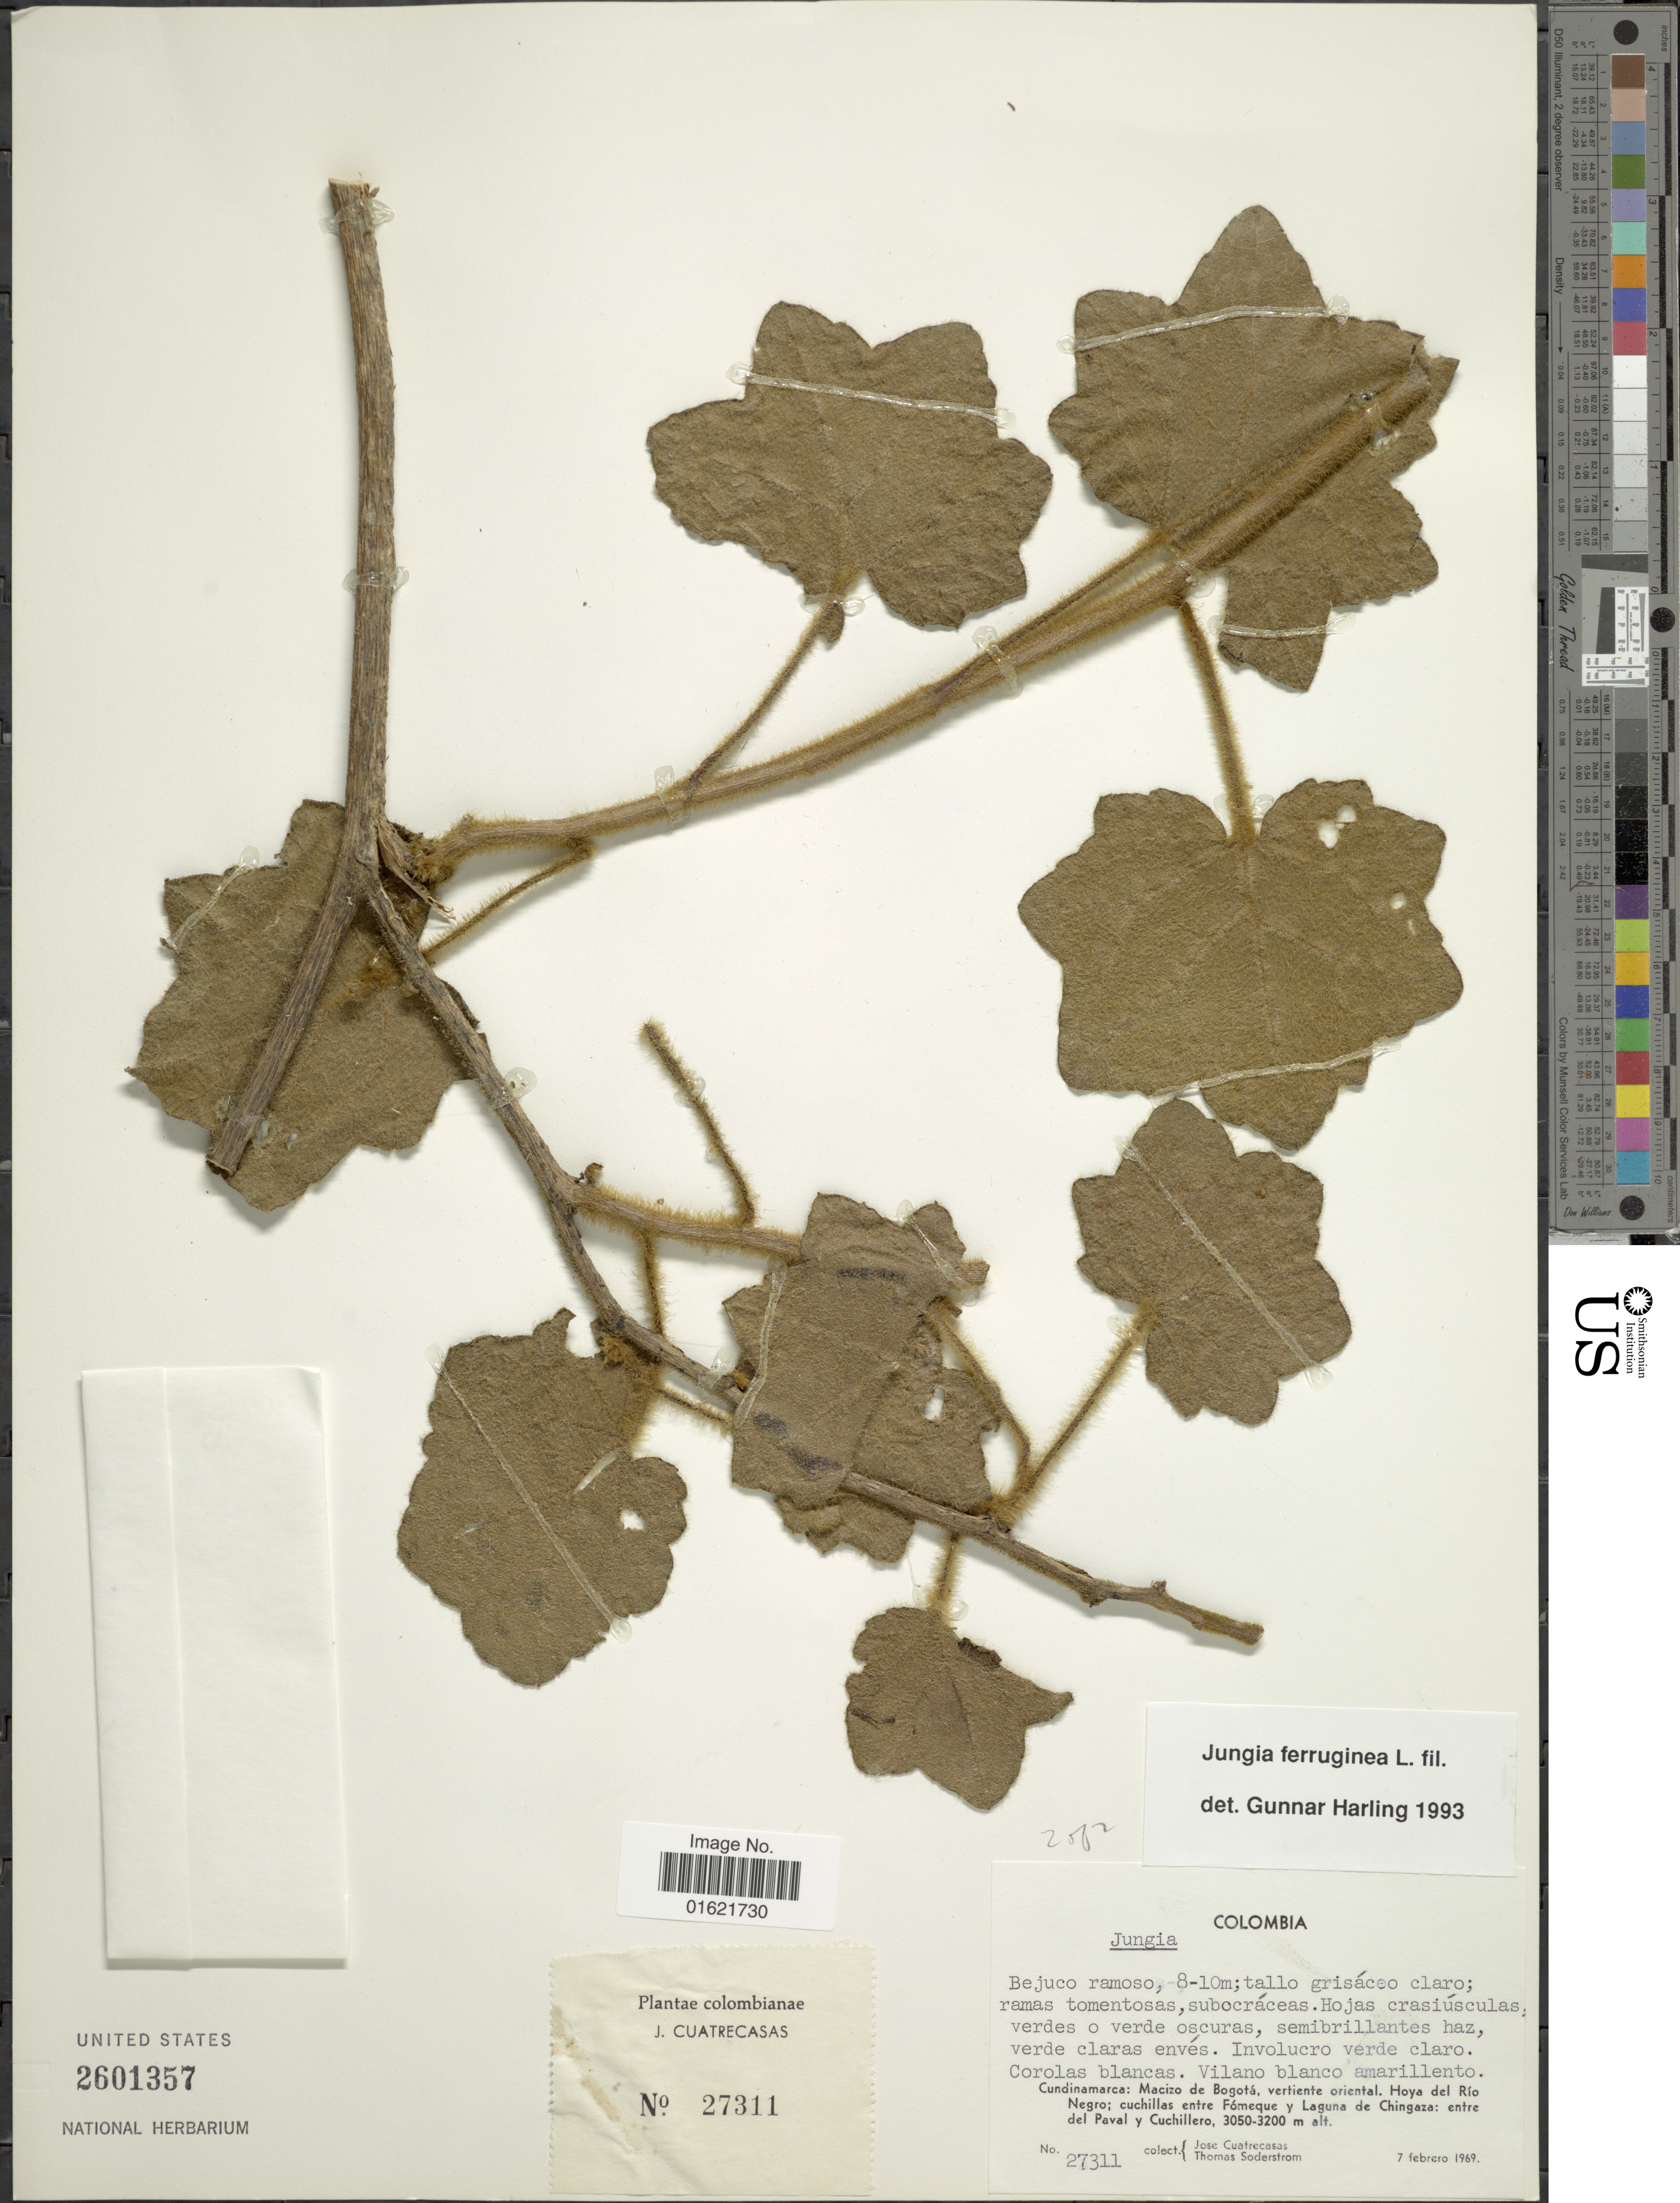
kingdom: Plantae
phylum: Tracheophyta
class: Magnoliopsida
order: Asterales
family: Asteraceae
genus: Jungia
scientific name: Jungia ferruginea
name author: L. f.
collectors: J. Cuatrecasas & T. R. Soderstrom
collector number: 27311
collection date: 1969-02-07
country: Colombia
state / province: Cundinamarca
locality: Macizo de Bogota, vertiente oriental. Hoya del Rio Negro; cuchillas entre Fomeque y Laguna de Chingaza; entre del Paval y Cuchillero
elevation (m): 3050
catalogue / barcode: US 2601357